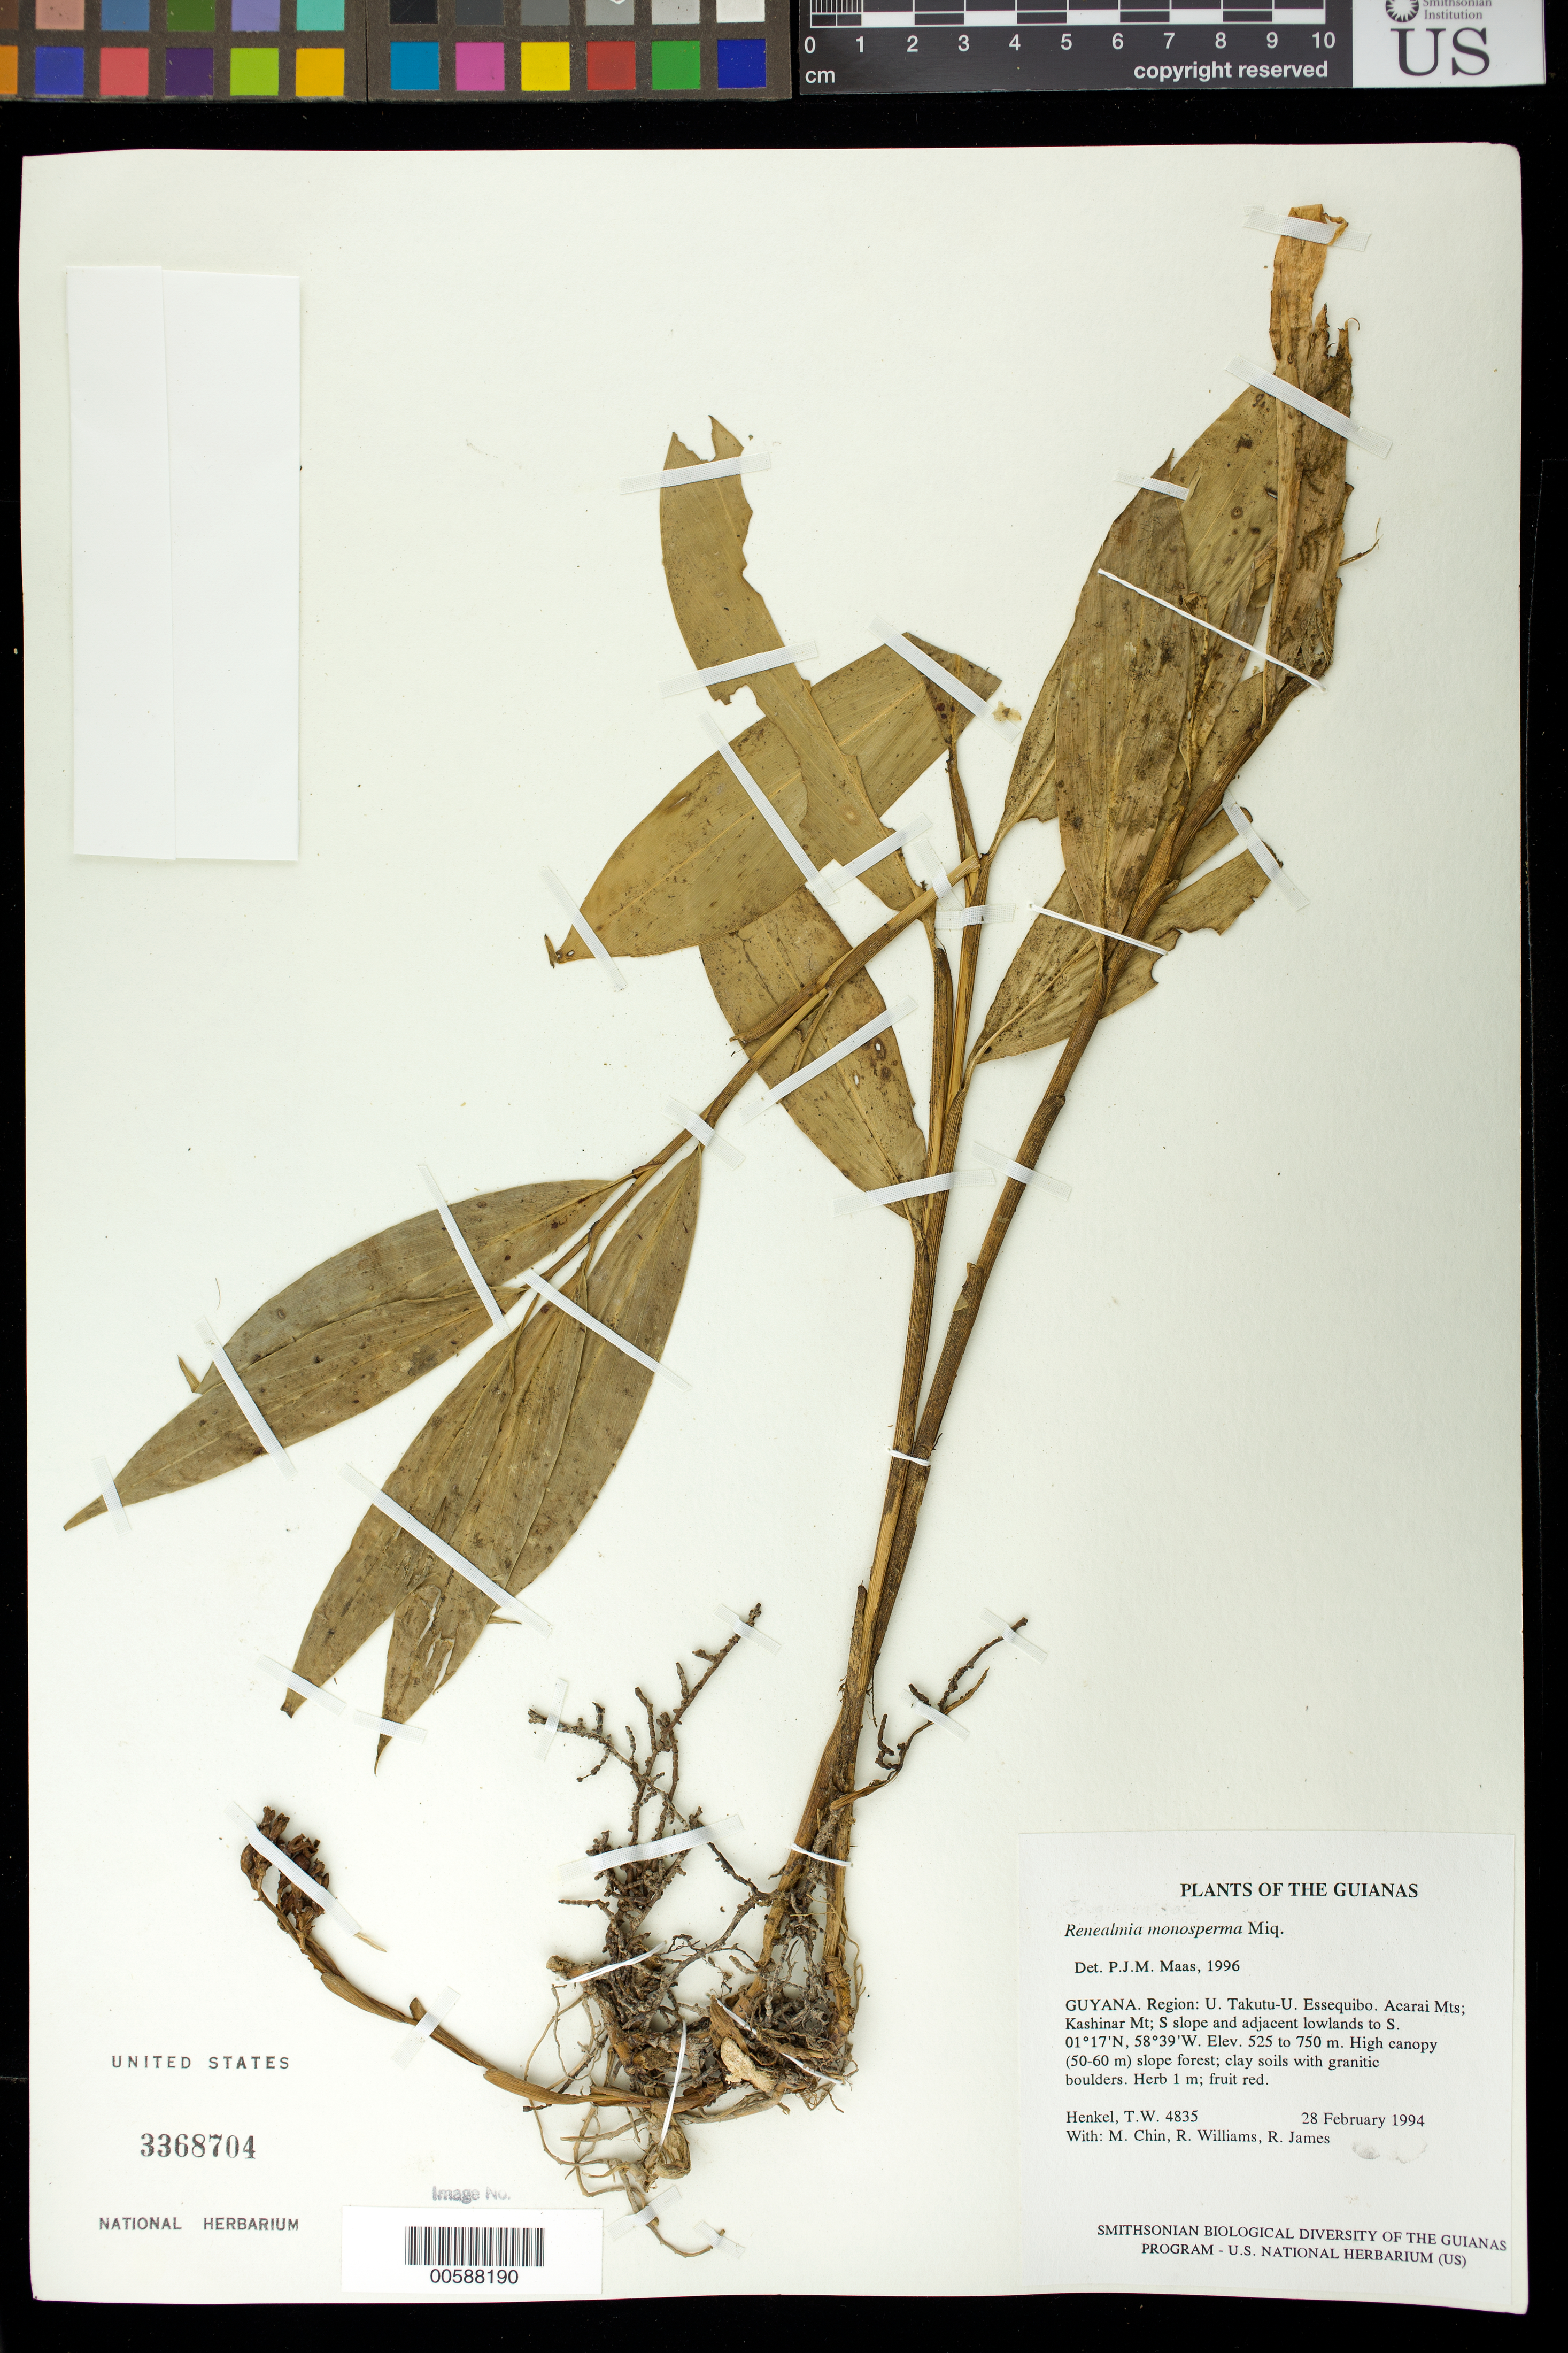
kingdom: Plantae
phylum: Tracheophyta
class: Liliopsida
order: Zingiberales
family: Zingiberaceae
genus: Renealmia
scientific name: Renealmia monosperma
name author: Miq.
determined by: Maas, Paul J. M.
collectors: T. Henkel, M. Chin, R. Williams & R. James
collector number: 4835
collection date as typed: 28 February 1994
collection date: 1994-02-28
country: Guyana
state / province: U. Takutu-U. Essequibo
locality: Acarai Mts; Kashinar Mt; S slope and adjacent lowlands to S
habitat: High canopy (50-60 m) slope forest; clay soils with granitic boulders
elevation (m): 525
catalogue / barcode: US 3368704